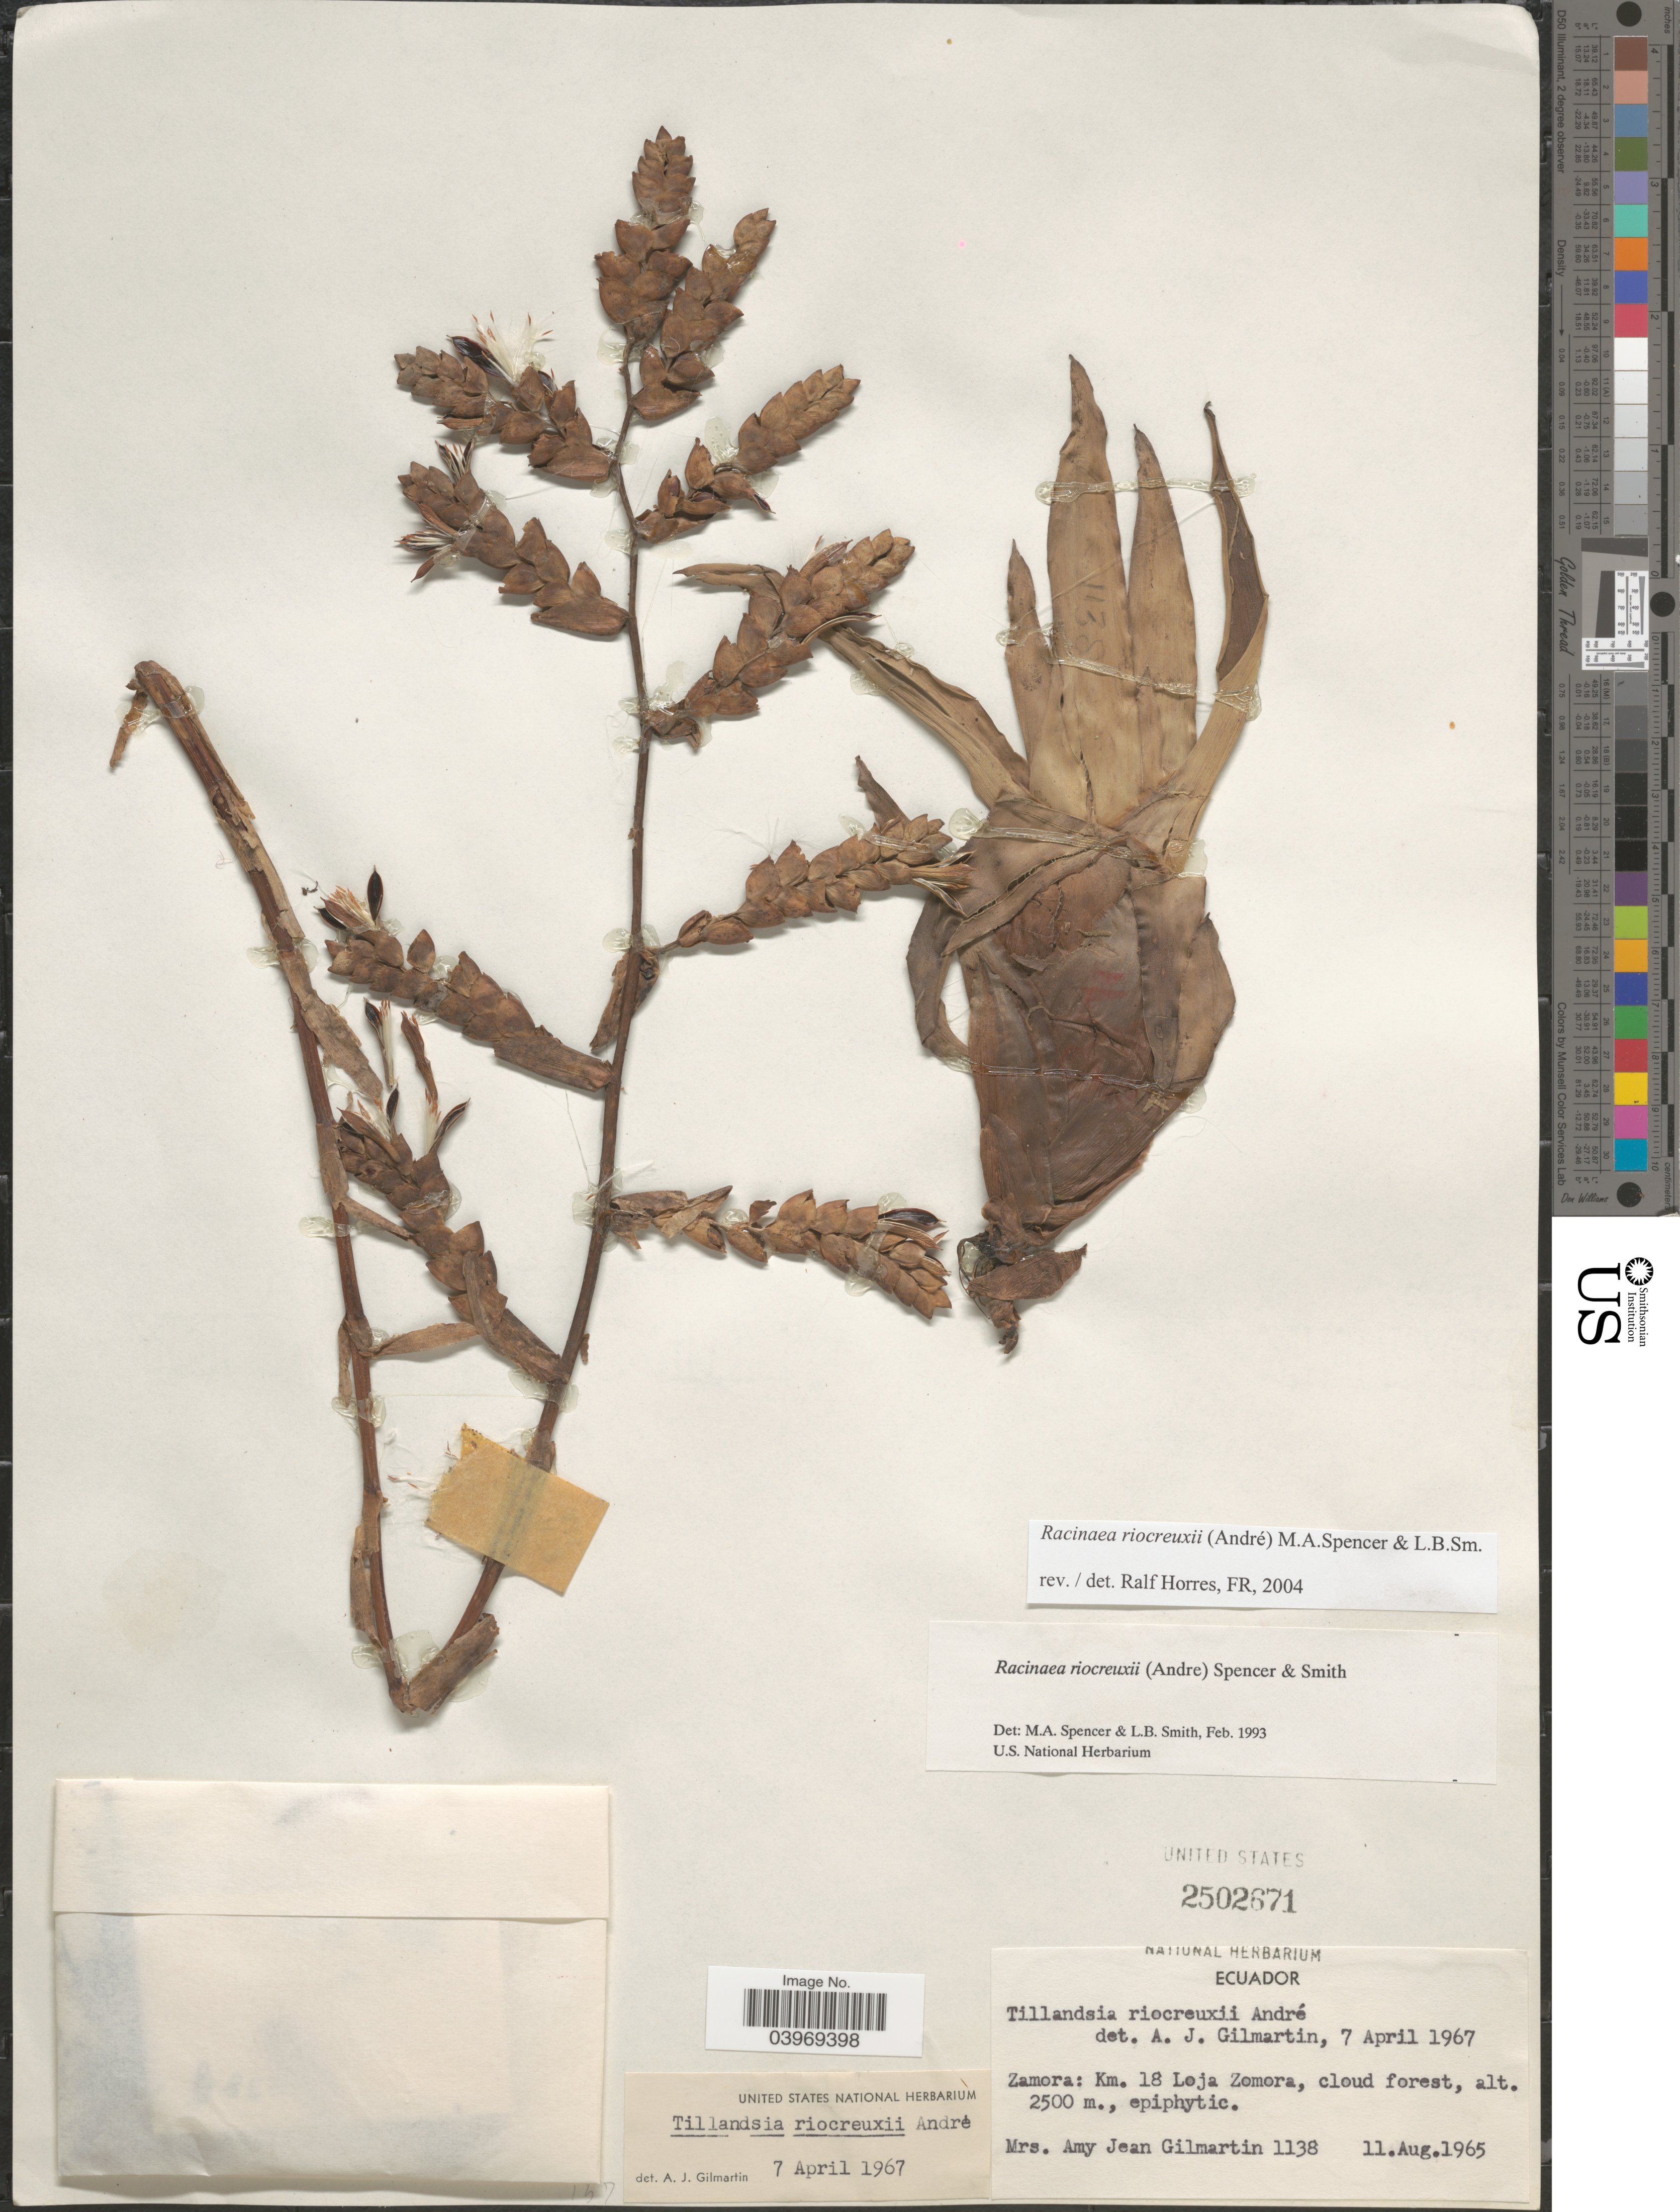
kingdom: Plantae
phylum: Tracheophyta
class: Liliopsida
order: Poales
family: Bromeliaceae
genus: Racinaea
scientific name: Racinaea riocreuxii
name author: (André) M.A. Spencer & L.B. Sm.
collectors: A. J. Gilmartin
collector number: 1138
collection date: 1965-08-11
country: Ecuador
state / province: Zamora-Chinchipe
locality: Km. 18 Loja Zomora.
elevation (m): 2500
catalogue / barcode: US 2502671